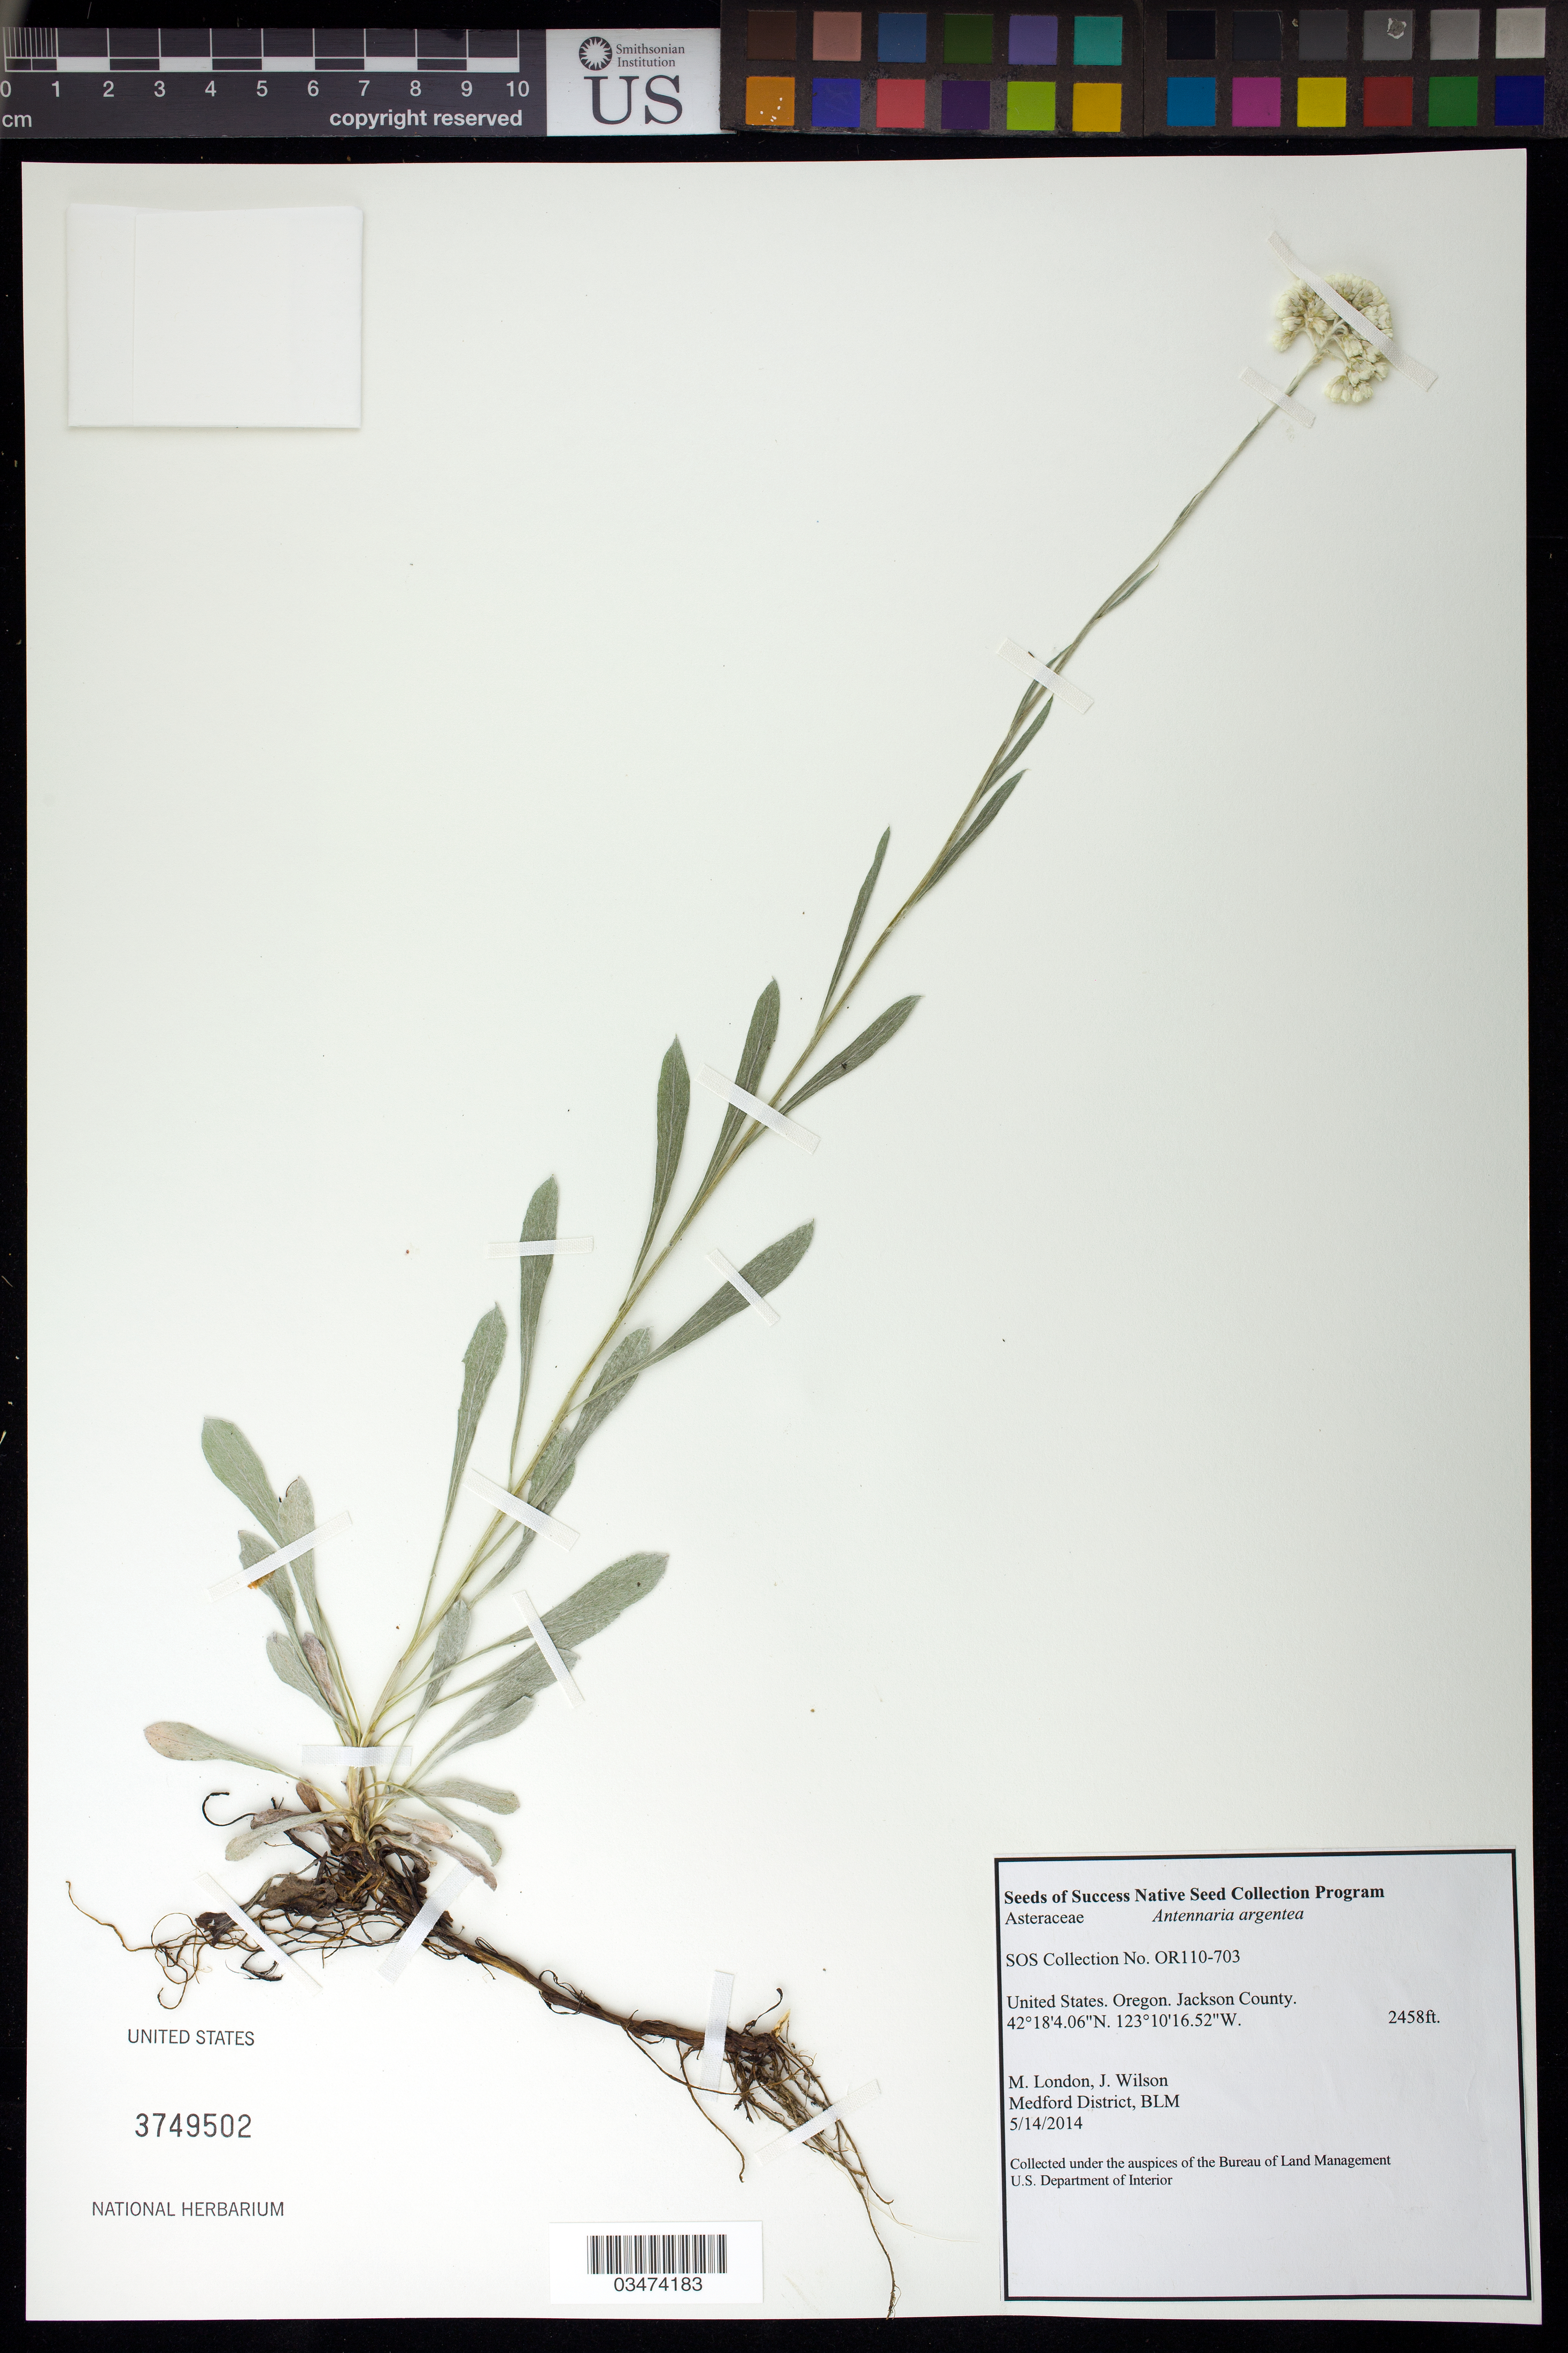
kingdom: Plantae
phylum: Tracheophyta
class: Magnoliopsida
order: Asterales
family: Asteraceae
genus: Antennaria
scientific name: Antennaria argentea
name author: Benth.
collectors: M. London & J. Wilson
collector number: OR110-703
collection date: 2014-05-14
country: United States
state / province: Oregon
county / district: Jackson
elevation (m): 749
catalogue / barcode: US 3749502